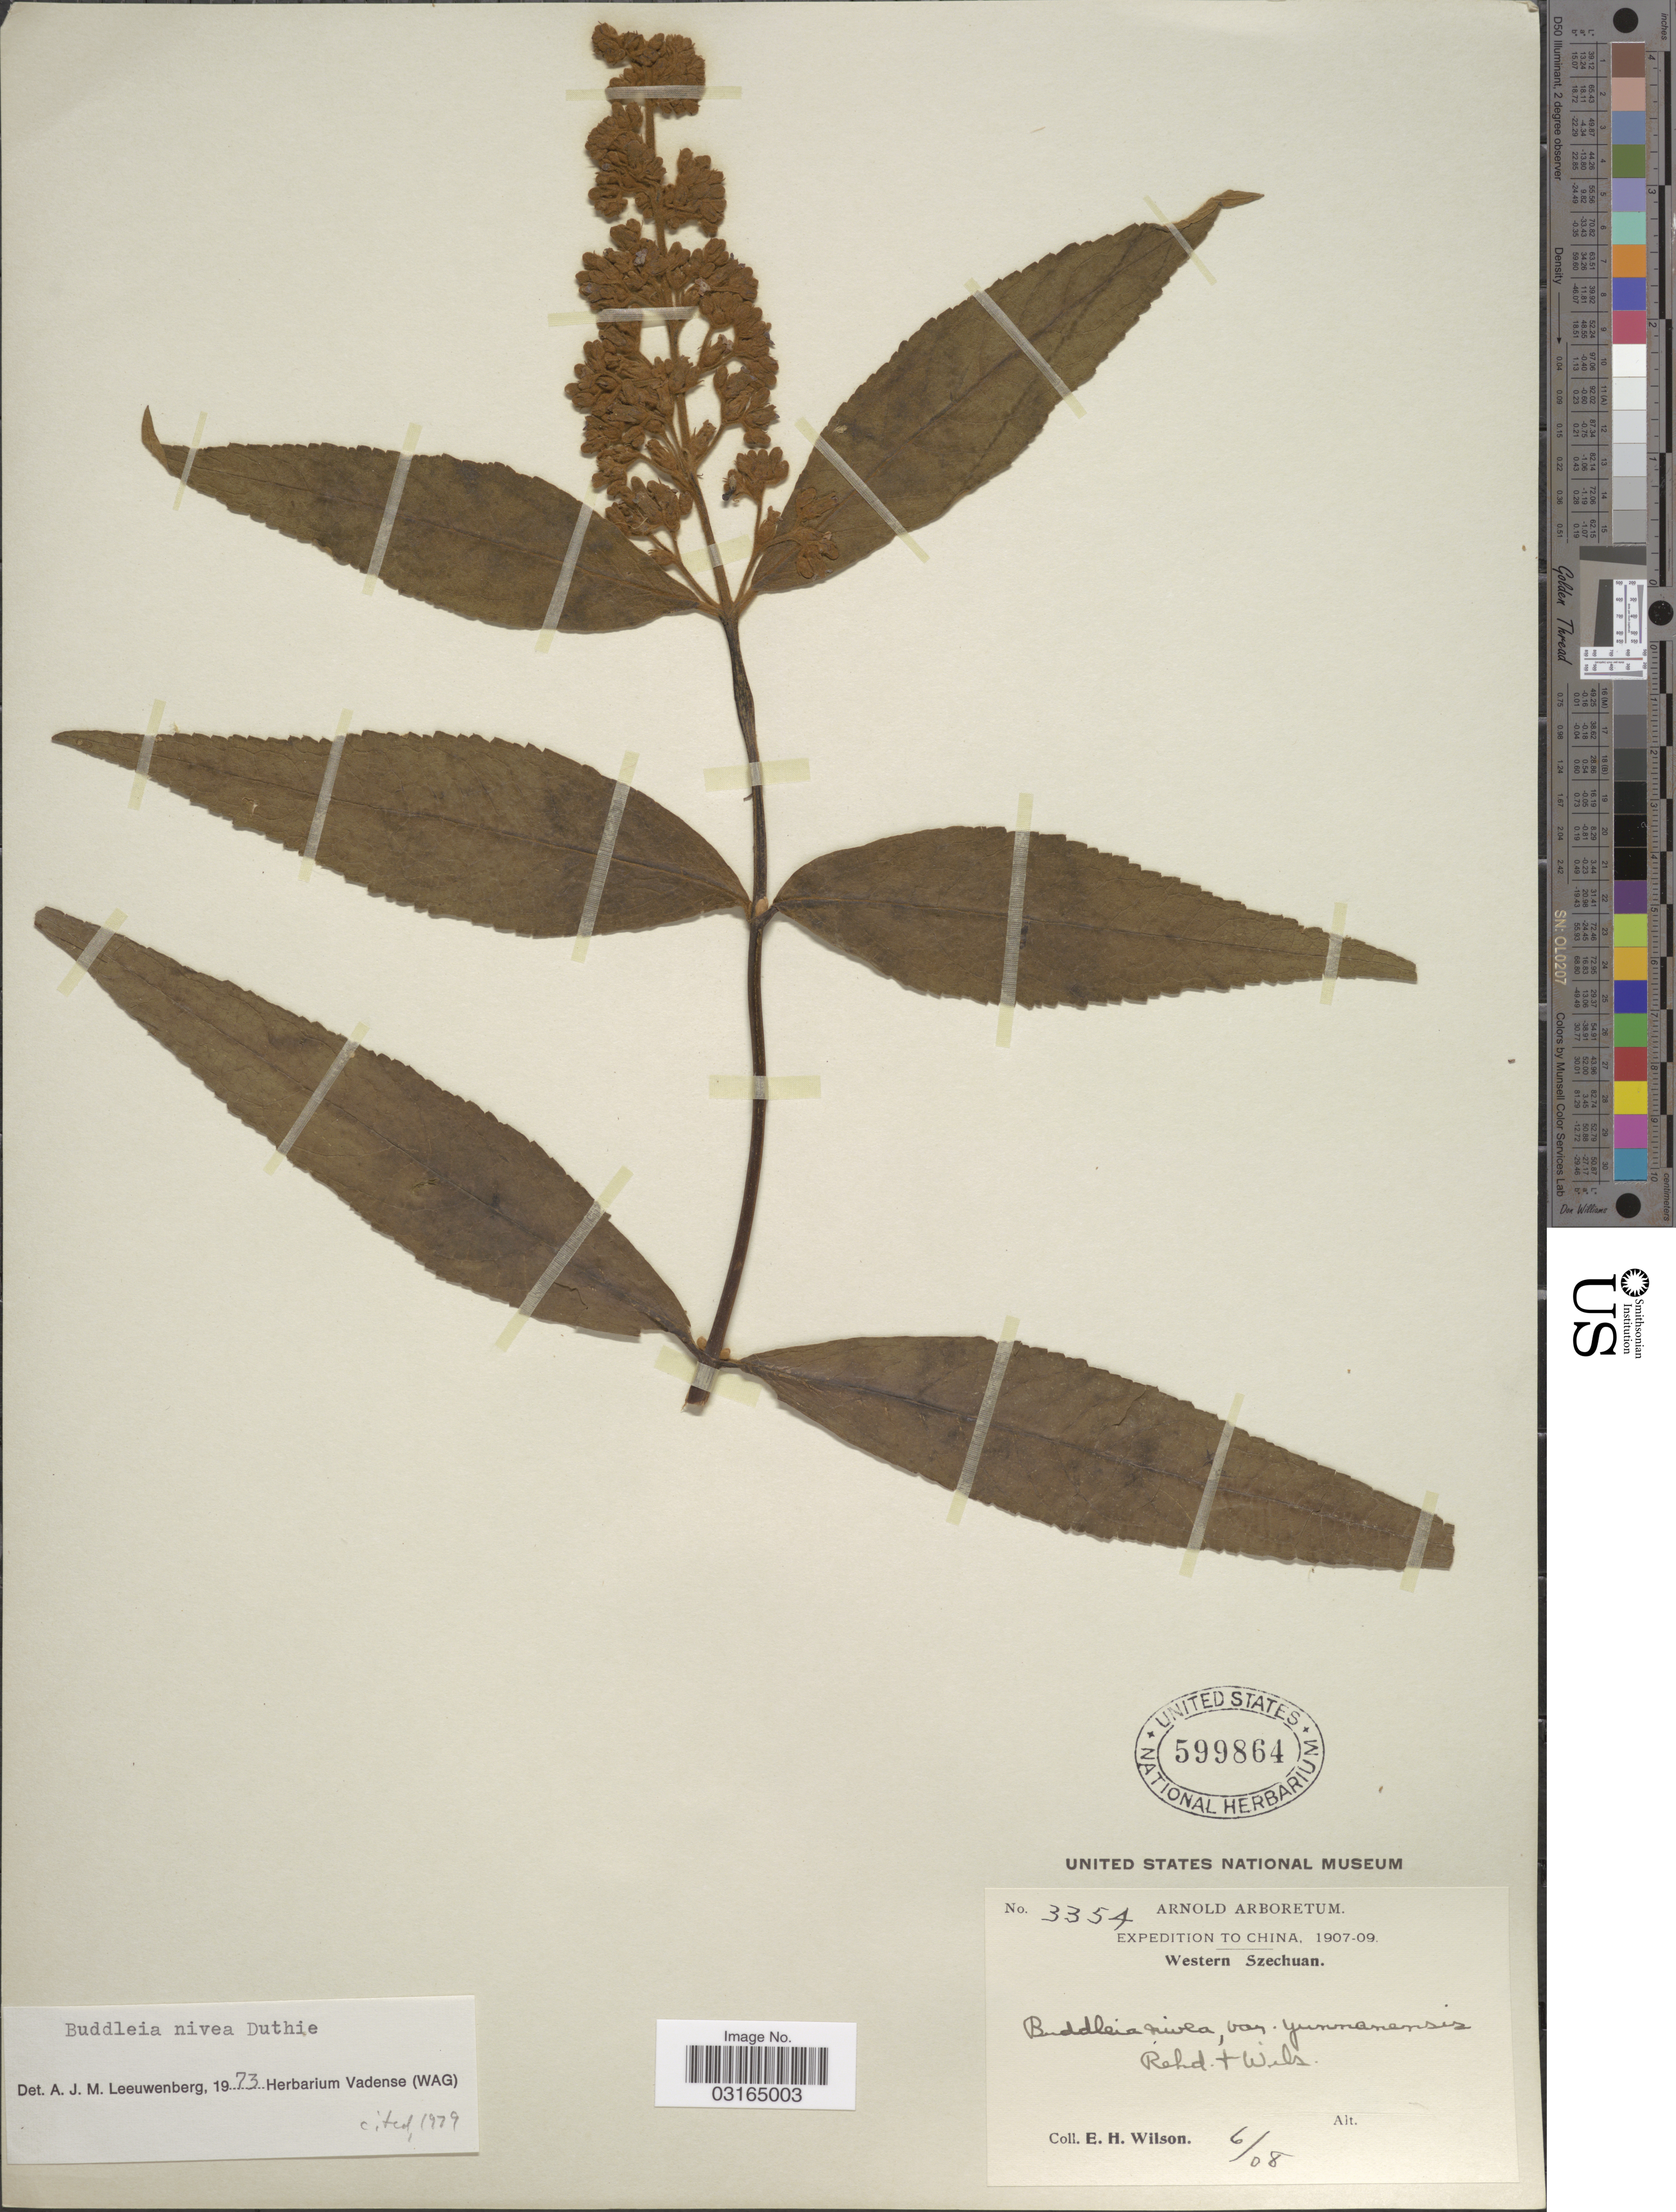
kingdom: Plantae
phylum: Tracheophyta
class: Magnoliopsida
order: Lamiales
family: Scrophulariaceae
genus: Buddleja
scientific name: Buddleja nivea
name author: Duthie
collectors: E. Wilson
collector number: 3354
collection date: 1908-06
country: China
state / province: Sichuan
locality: Western Szechuan.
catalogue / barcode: US 599864